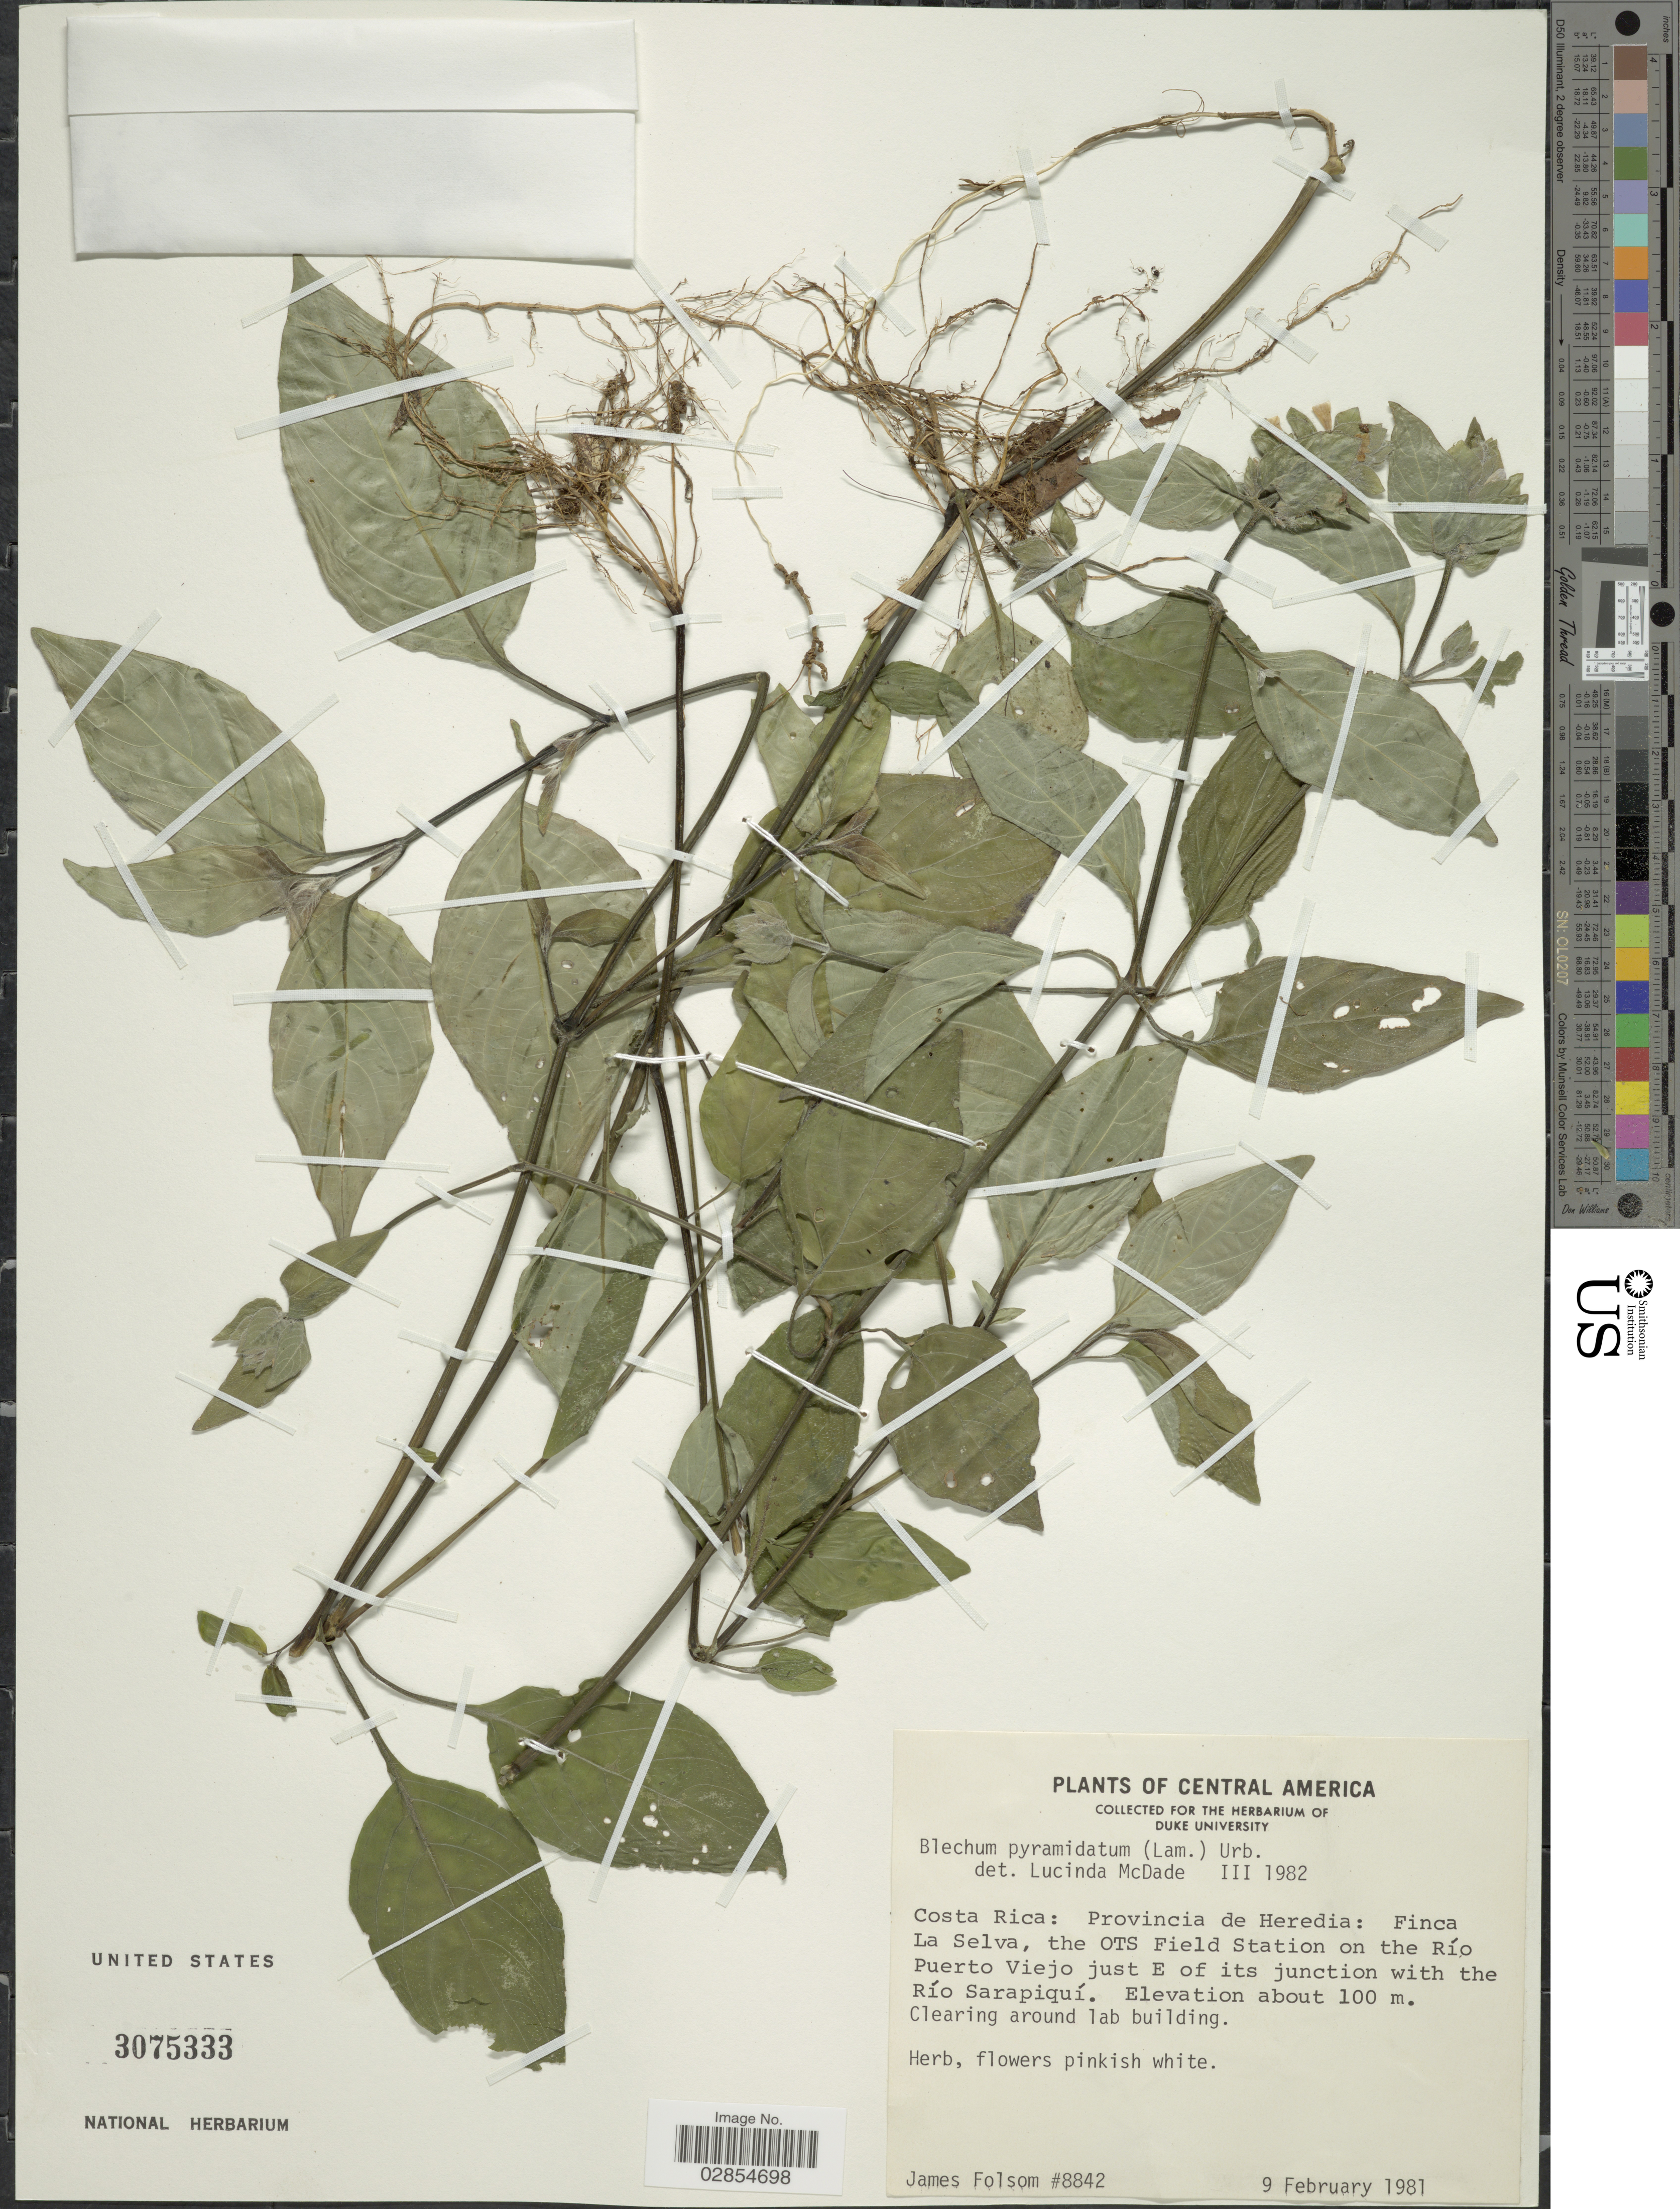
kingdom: Plantae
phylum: Tracheophyta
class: Magnoliopsida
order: Lamiales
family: Acanthaceae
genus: Blechum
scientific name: Blechum pyramidatum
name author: (Lam.) Urb.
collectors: J. P. Folsom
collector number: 8842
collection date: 1981-02-09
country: Costa Rica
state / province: Heredia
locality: Provincia de Heredia: Finca La Selva, the OTS Field Station on the Río Puerto Viejo just E of its junction with the Río Sarapiquí.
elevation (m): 100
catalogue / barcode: US 3075333